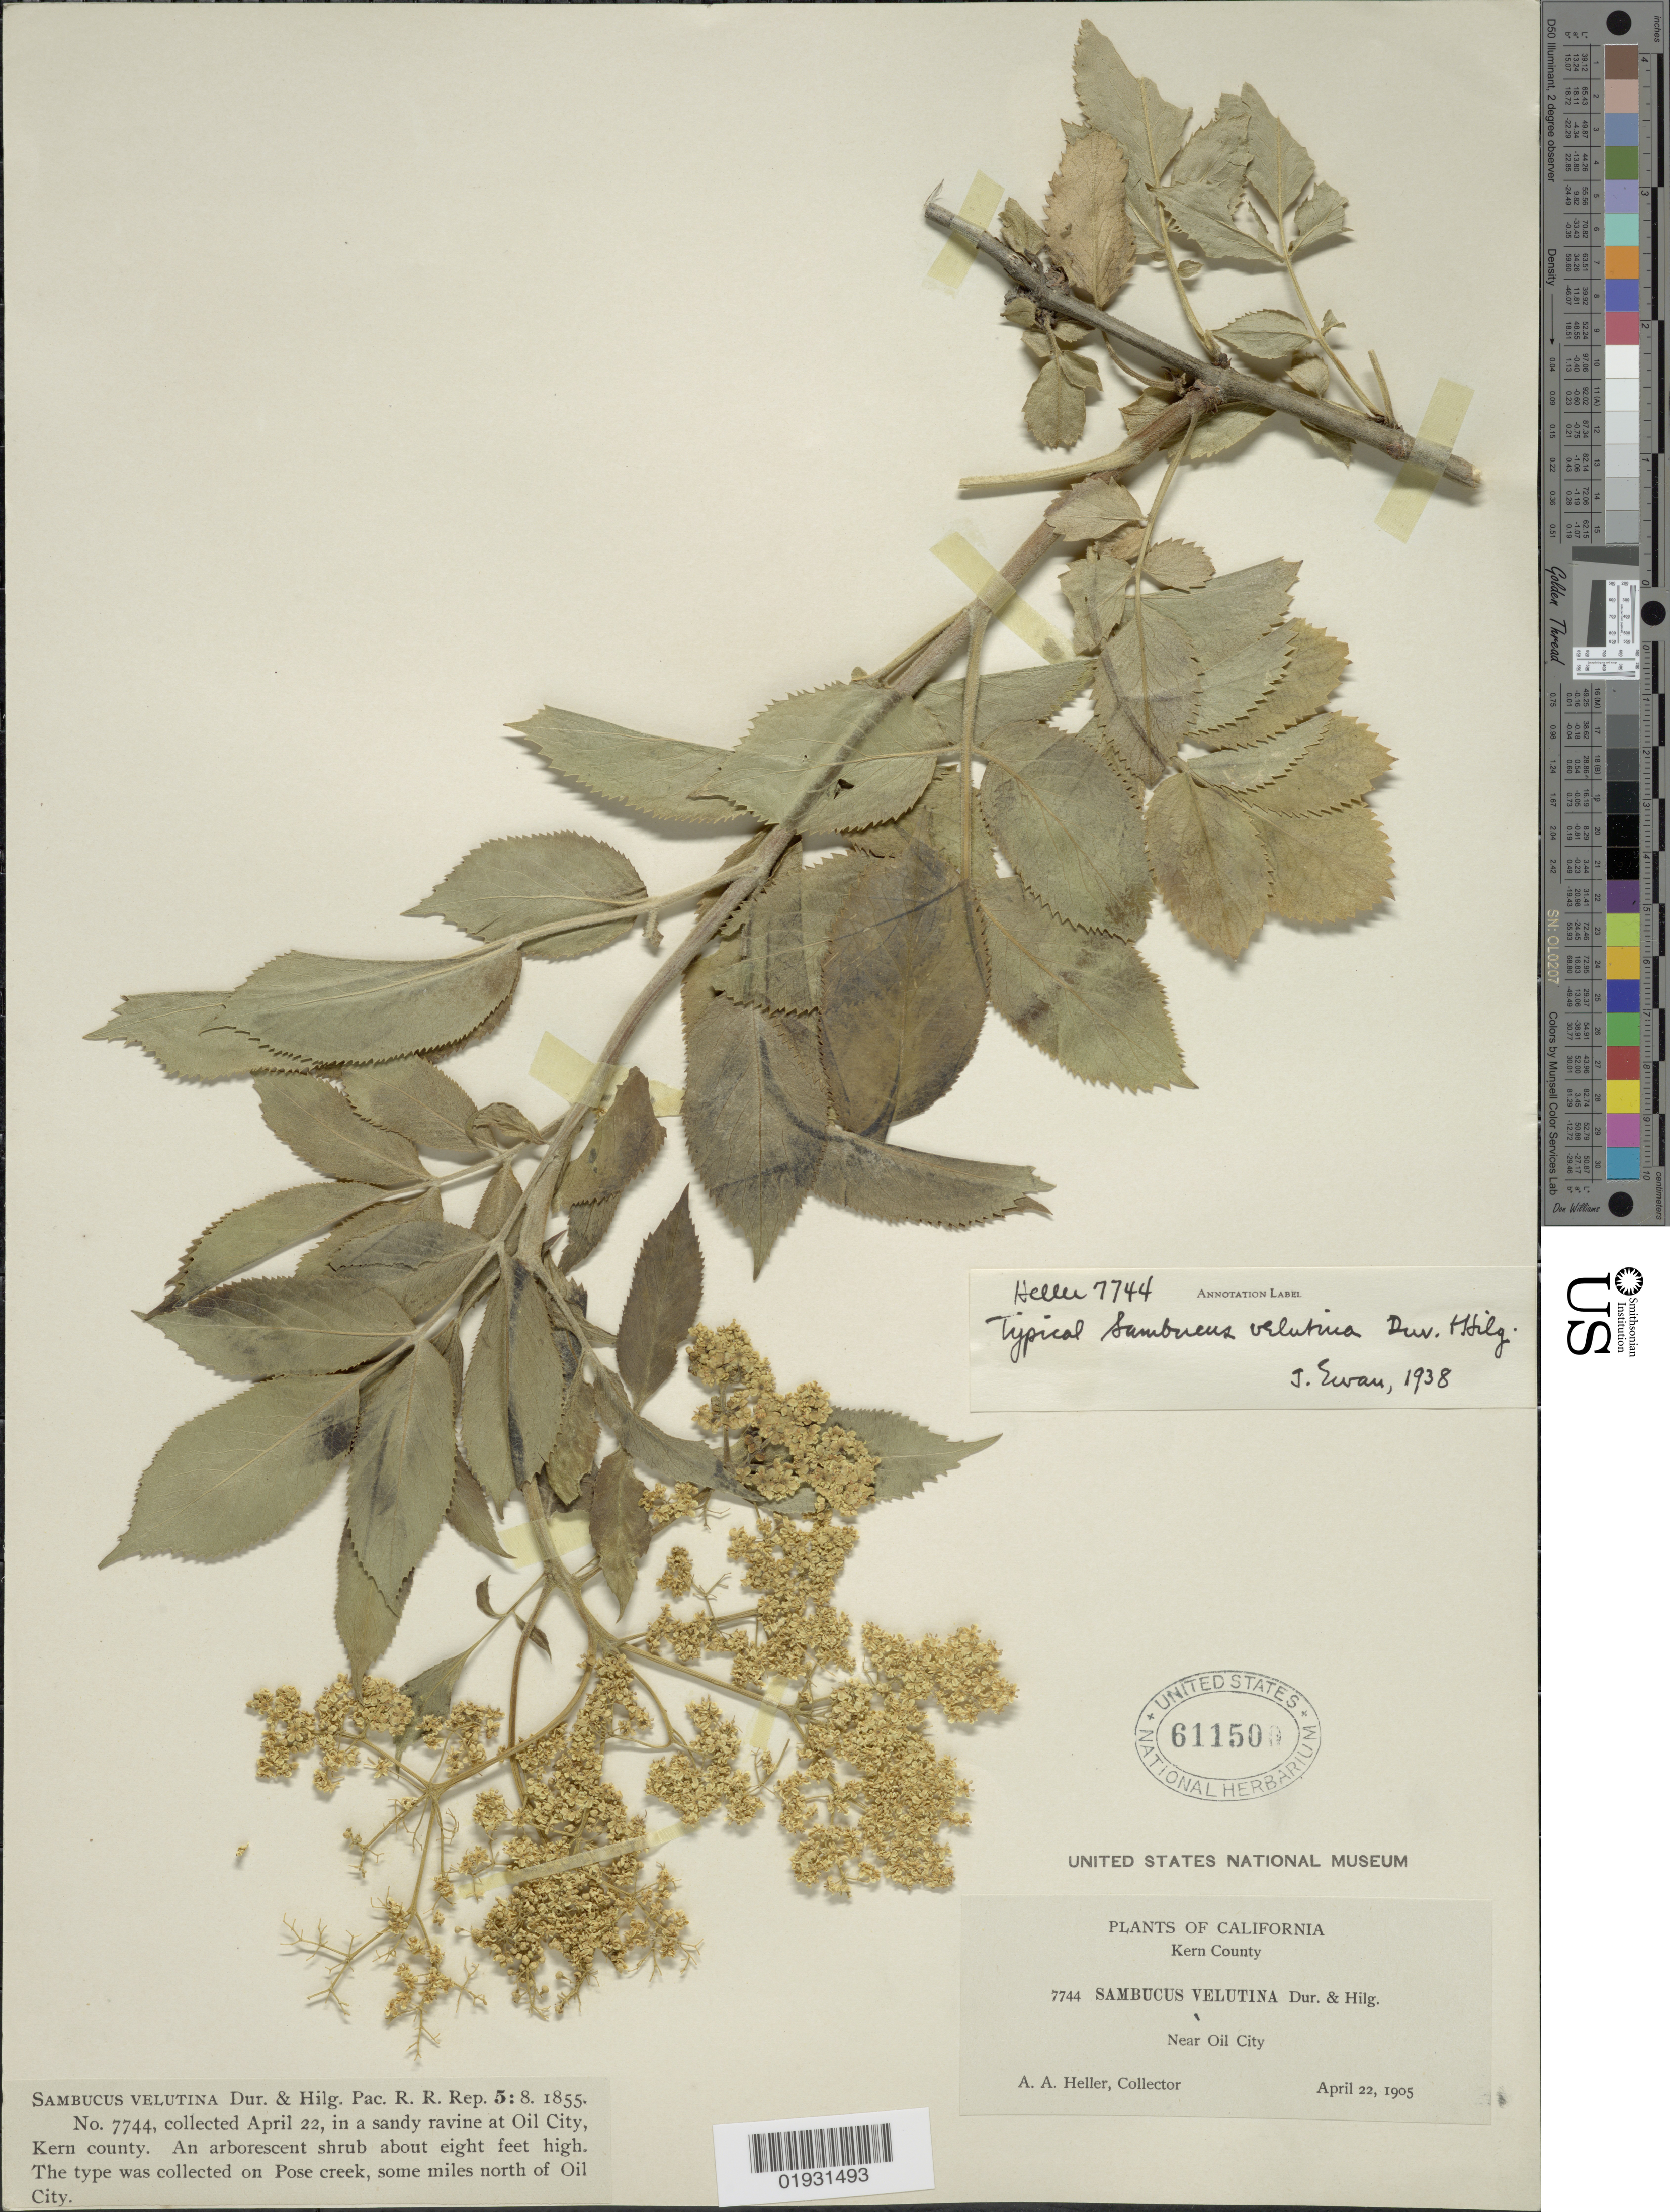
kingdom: Plantae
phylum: Tracheophyta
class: Magnoliopsida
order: Dipsacales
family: Viburnaceae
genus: Sambucus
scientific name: Sambucus velutina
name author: Durand & Hilg.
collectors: A. A. Heller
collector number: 7744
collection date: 1905-04-22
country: United States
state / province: California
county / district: Kern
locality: Kern County. Near Oil City.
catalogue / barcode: US 611509